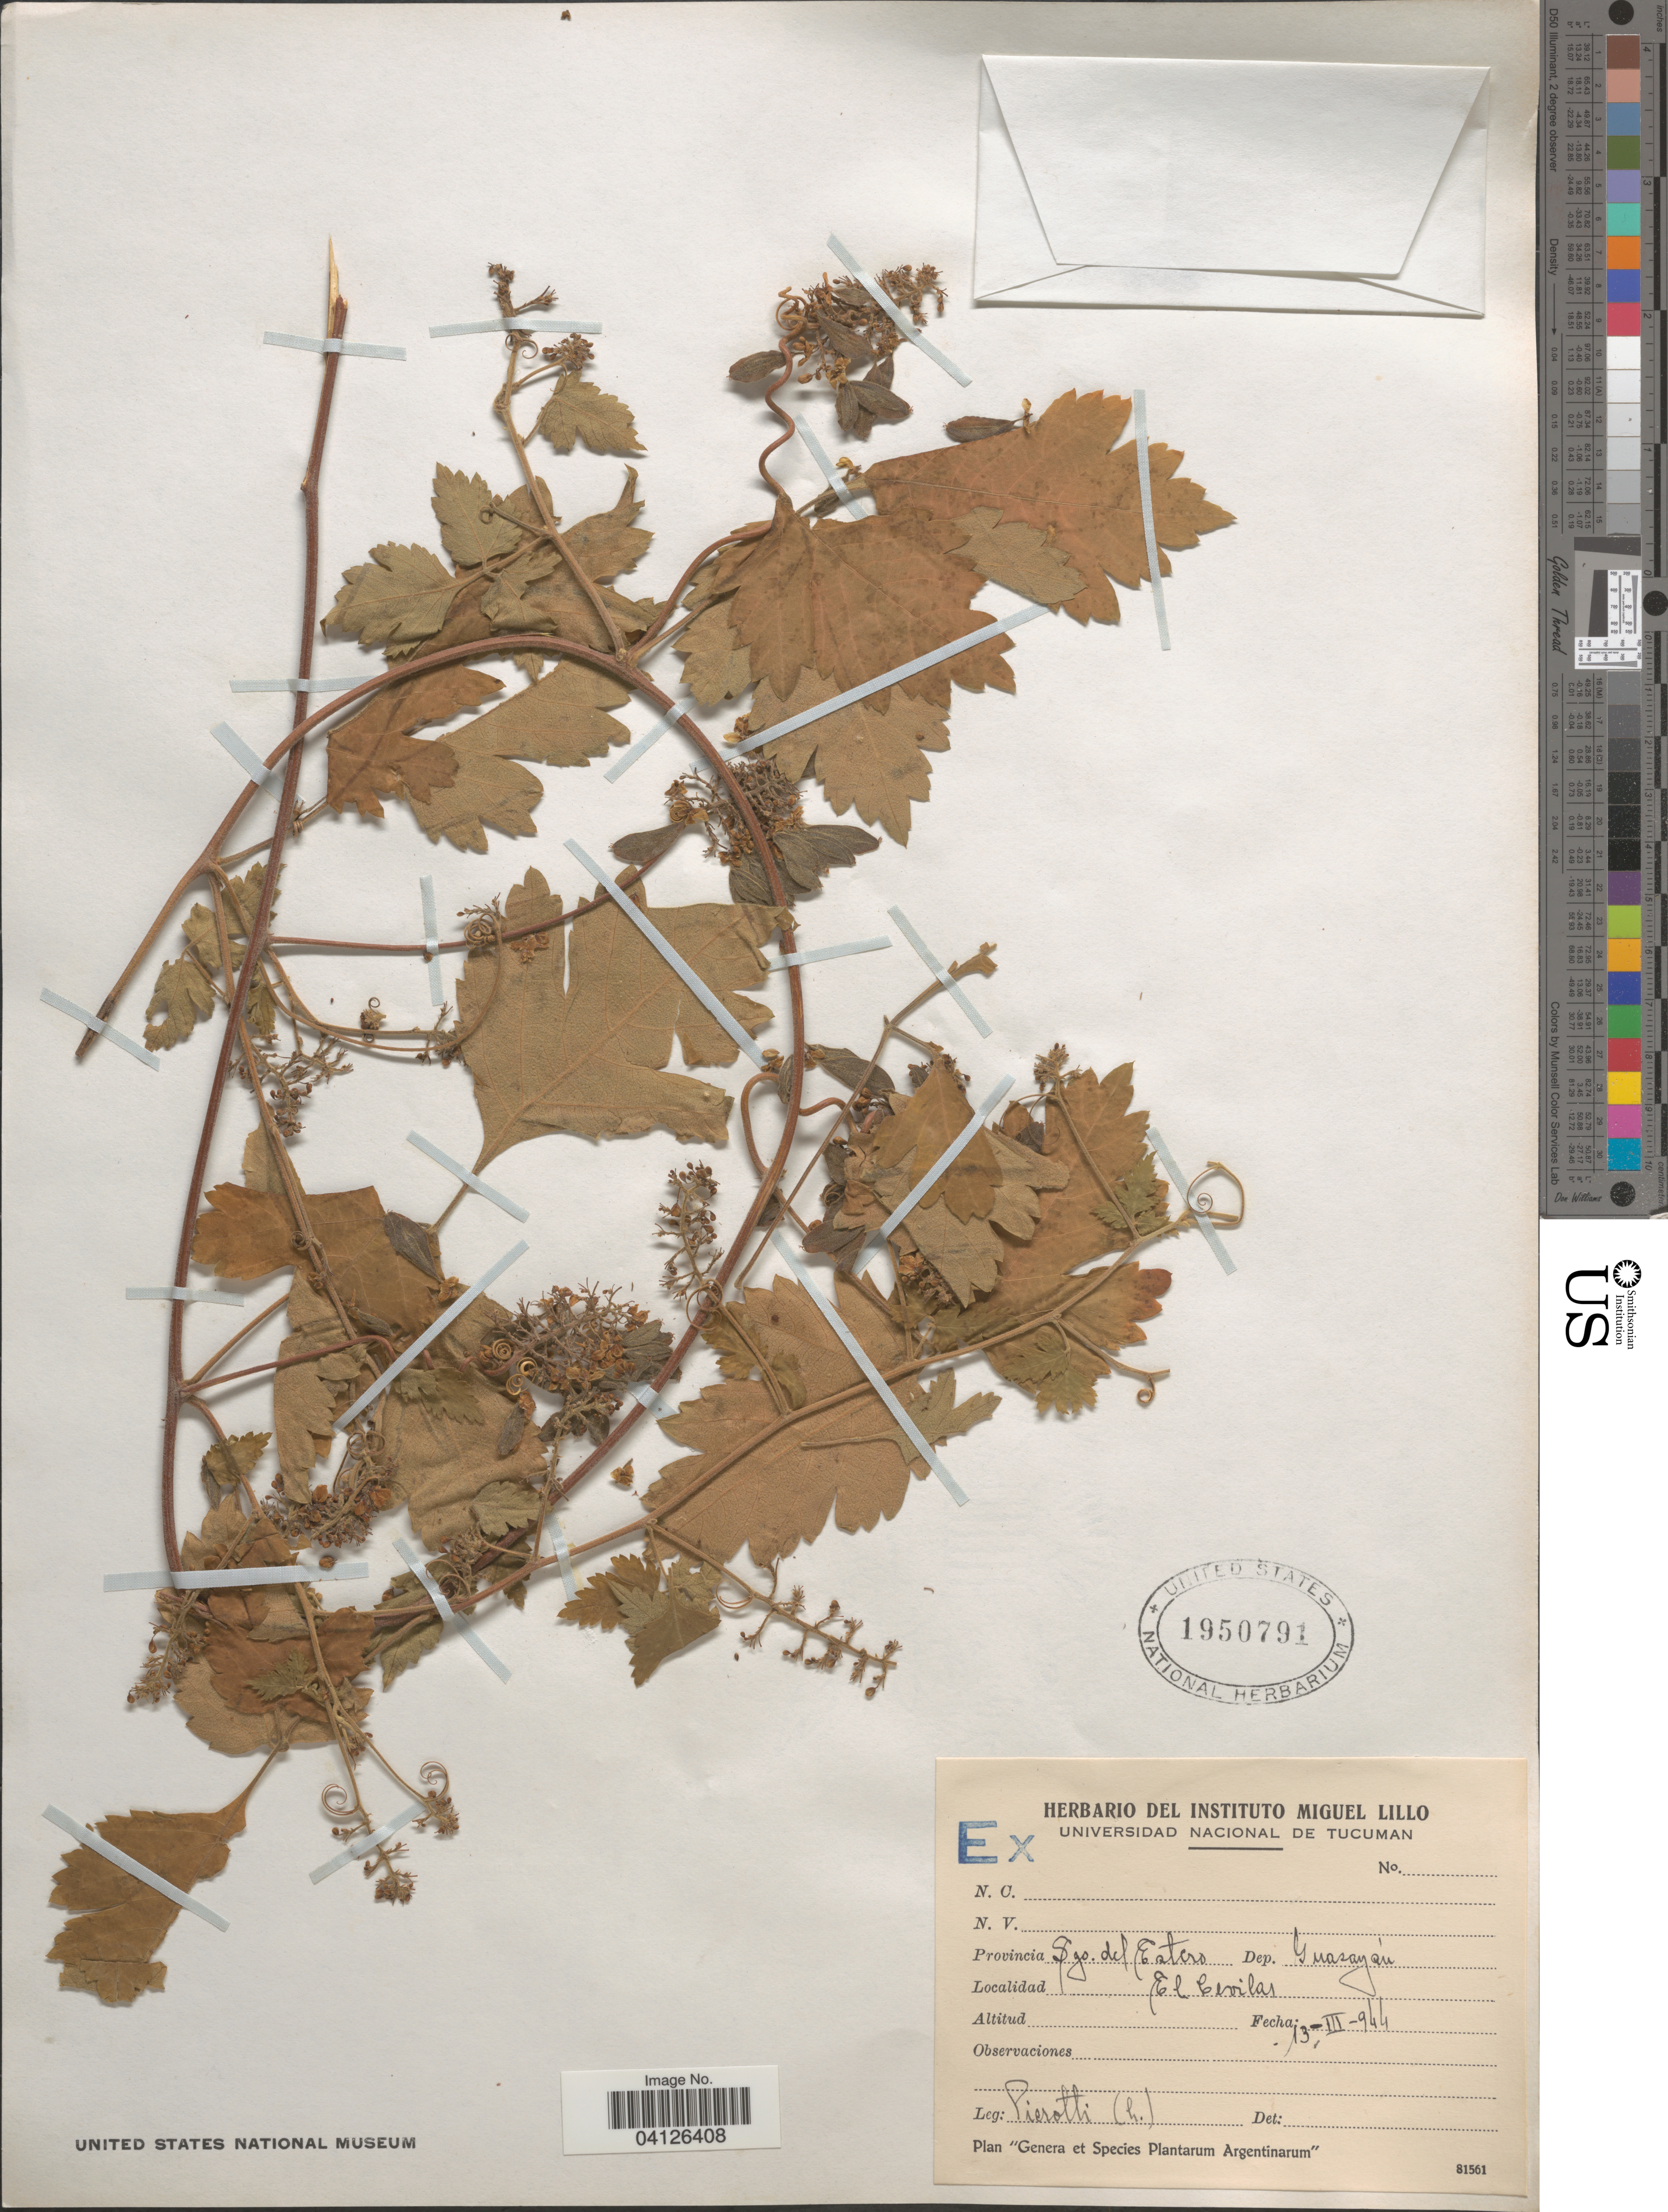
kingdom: Plantae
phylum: Tracheophyta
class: Magnoliopsida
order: Sapindales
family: Sapindaceae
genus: Urvillea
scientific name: Urvillea chacoensis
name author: Hunz.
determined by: Acevedo-Rodríguez, P., (BOT), Smithsonian Institution - National Museum of Natural History (UNITED STATES)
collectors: S. A. Pierotti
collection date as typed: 13 Mar 1944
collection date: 1944-03-13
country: Argentina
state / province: Santiago del Estero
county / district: Guasayán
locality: El Cevilar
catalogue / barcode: US 1950791